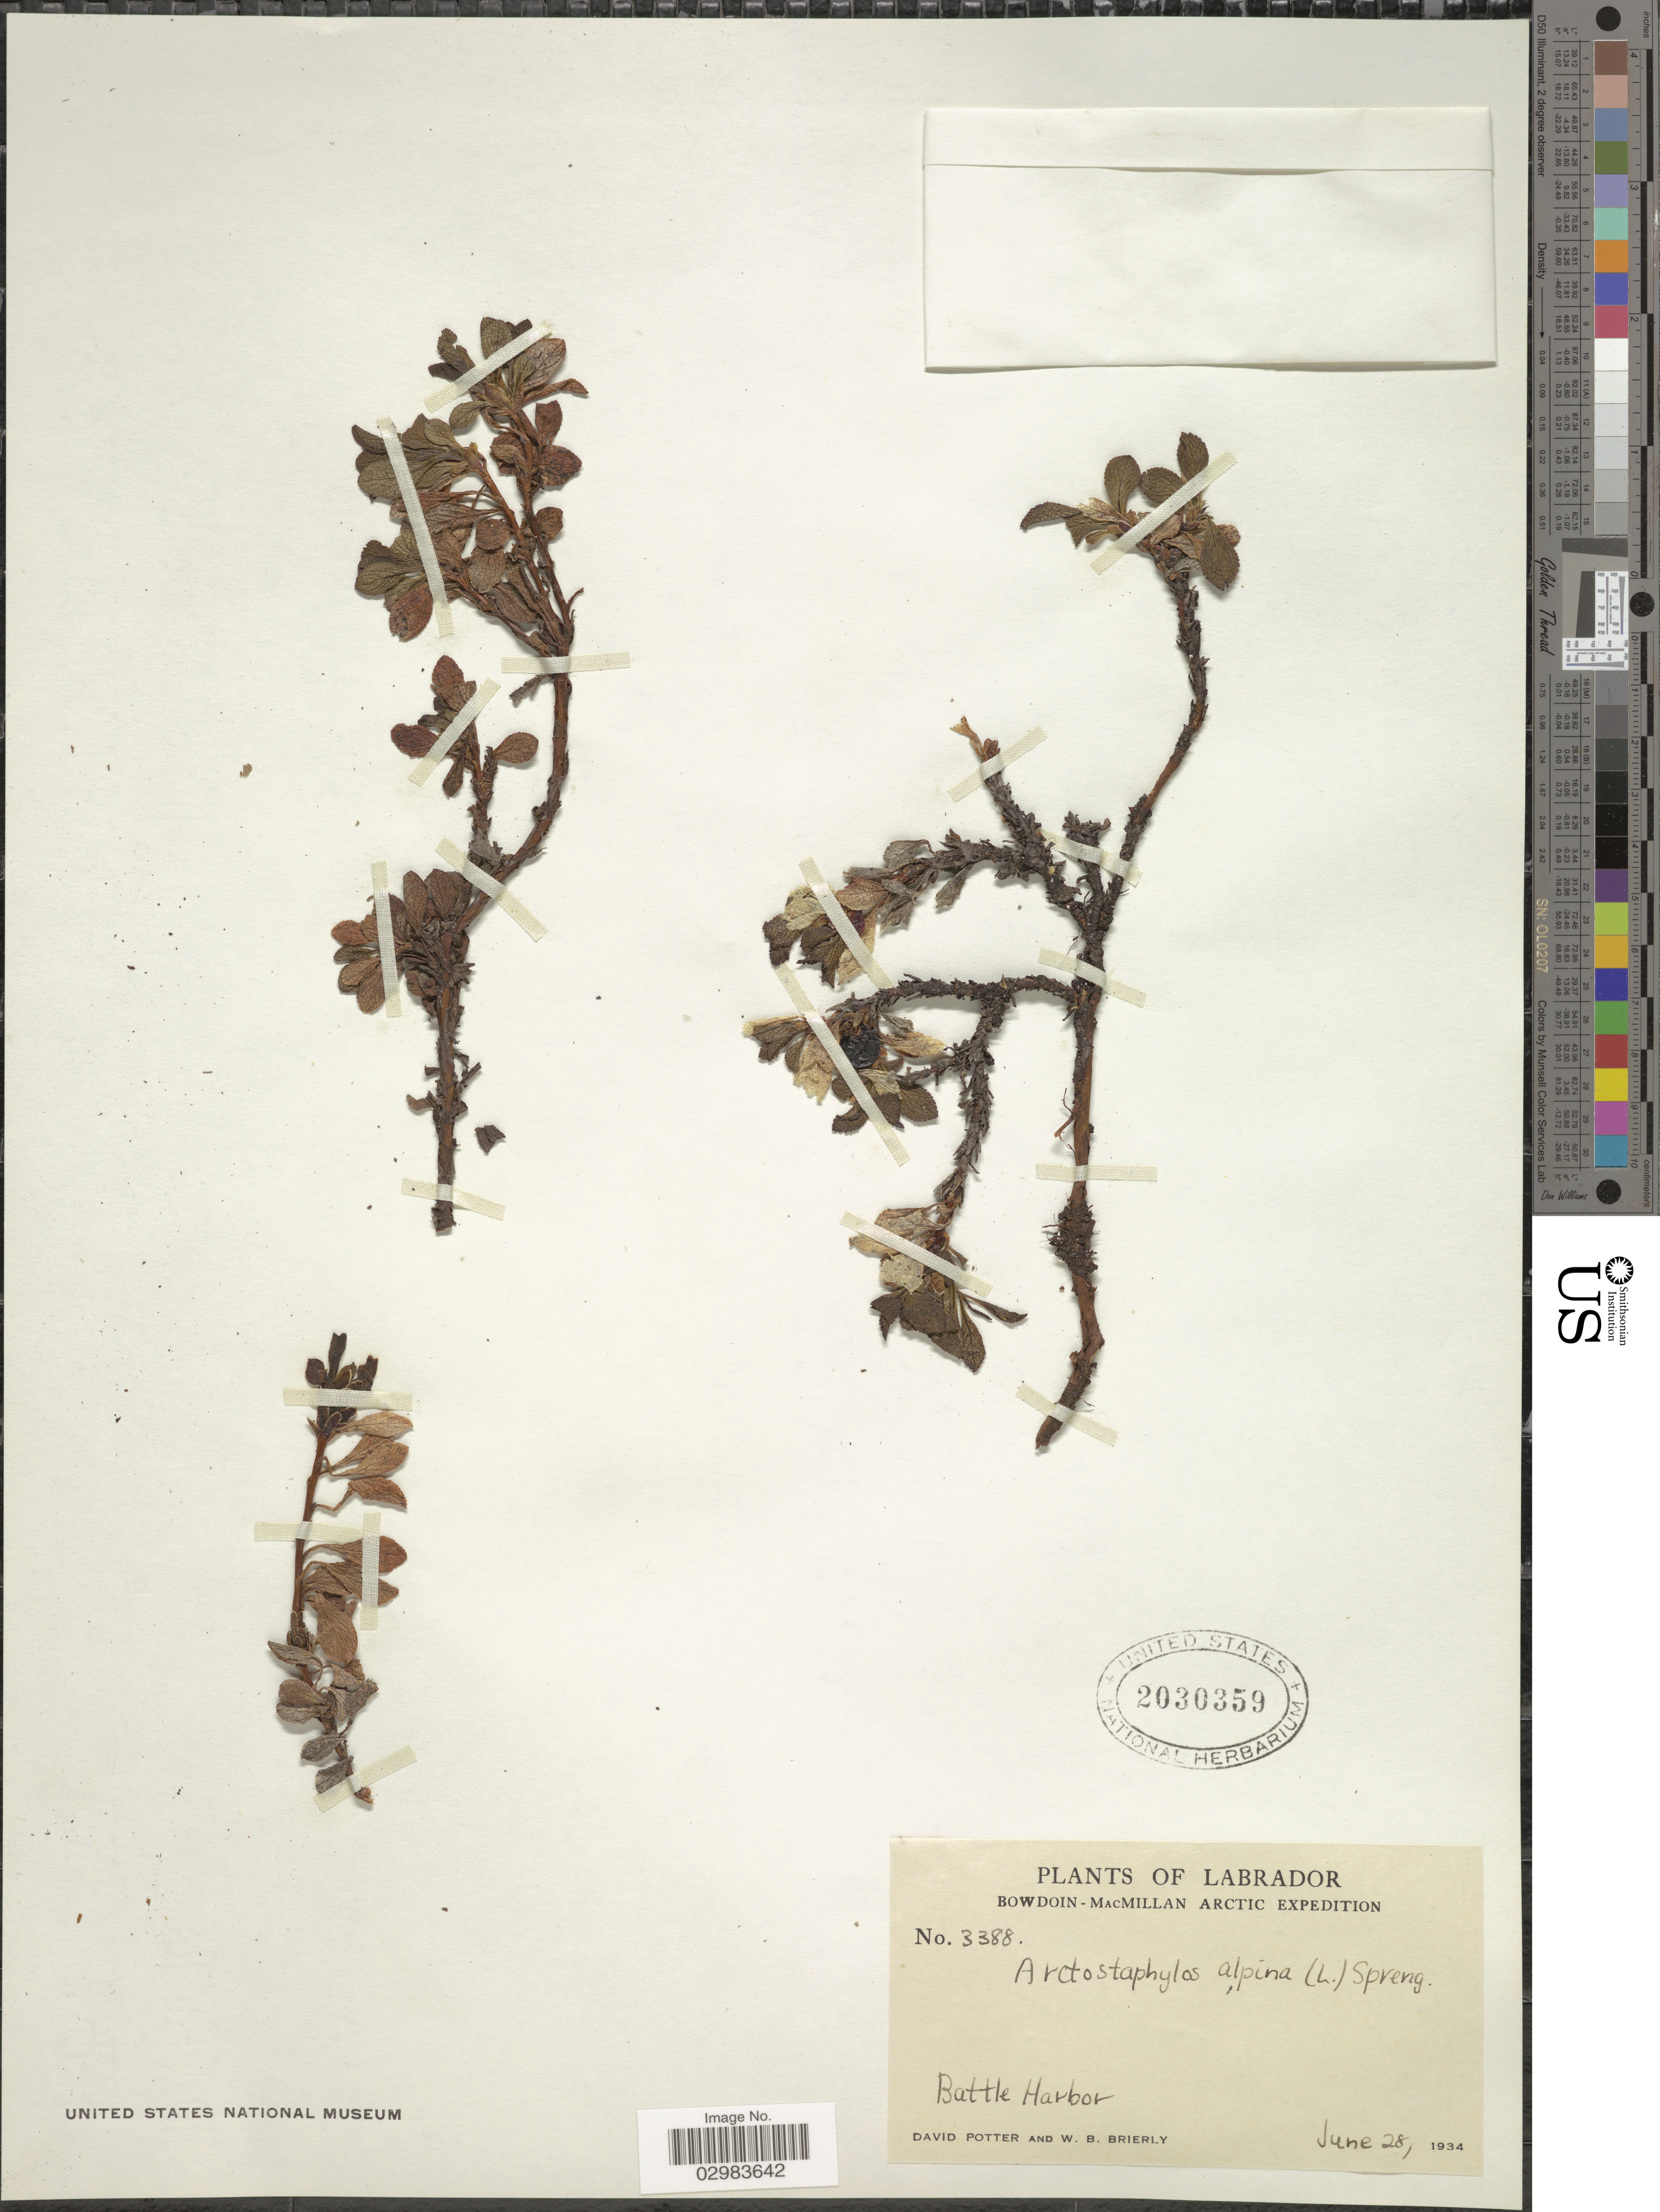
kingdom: Plantae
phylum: Tracheophyta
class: Magnoliopsida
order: Ericales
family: Ericaceae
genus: Arctostaphylos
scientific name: Arctostaphylos alpina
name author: (L.) Spreng.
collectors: D. Potter & W. Brierly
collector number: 3388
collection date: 1934-06-28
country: Canada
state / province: Newfoundland and Labrador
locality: Labrador. Battle Harbor.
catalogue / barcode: US 2030359